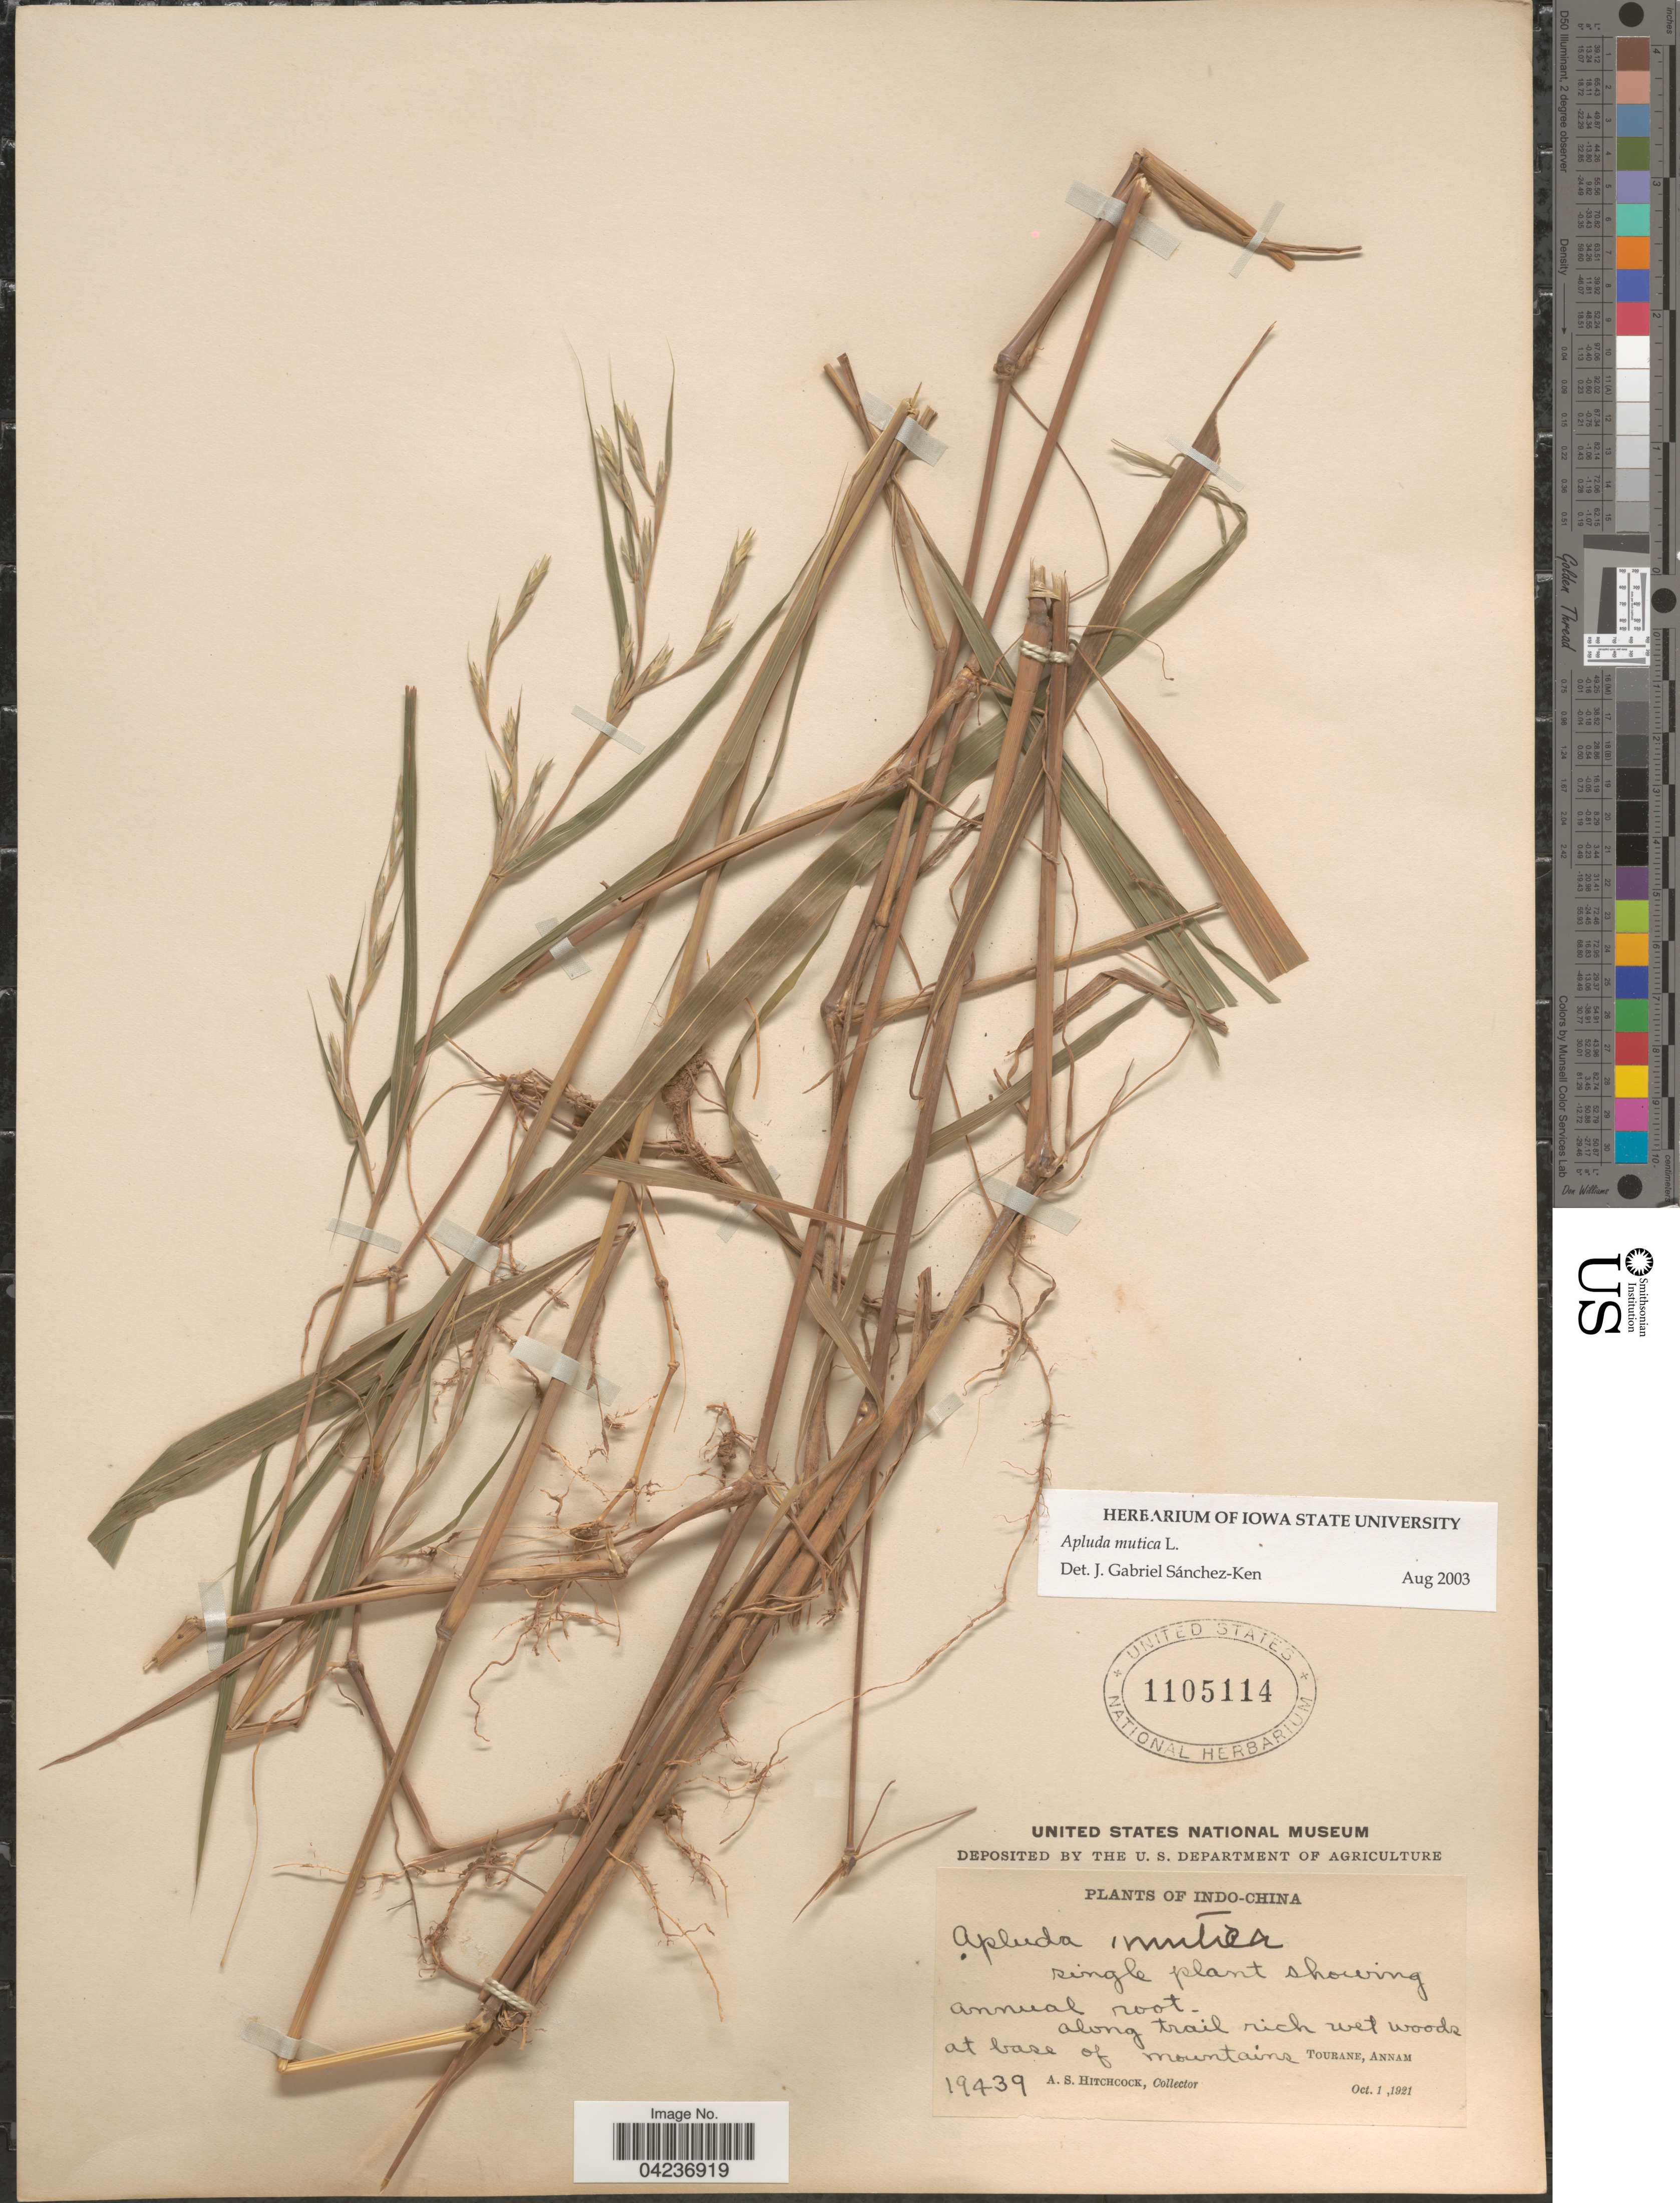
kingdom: Plantae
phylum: Tracheophyta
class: Liliopsida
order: Poales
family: Poaceae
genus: Apluda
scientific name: Apluda mutica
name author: L.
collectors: A. S. Hitchcock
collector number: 19439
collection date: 1921-10-01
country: Vietnam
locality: Along trail rich wet woods at base of mountains. Tourane, Annam.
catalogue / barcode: US 1105114